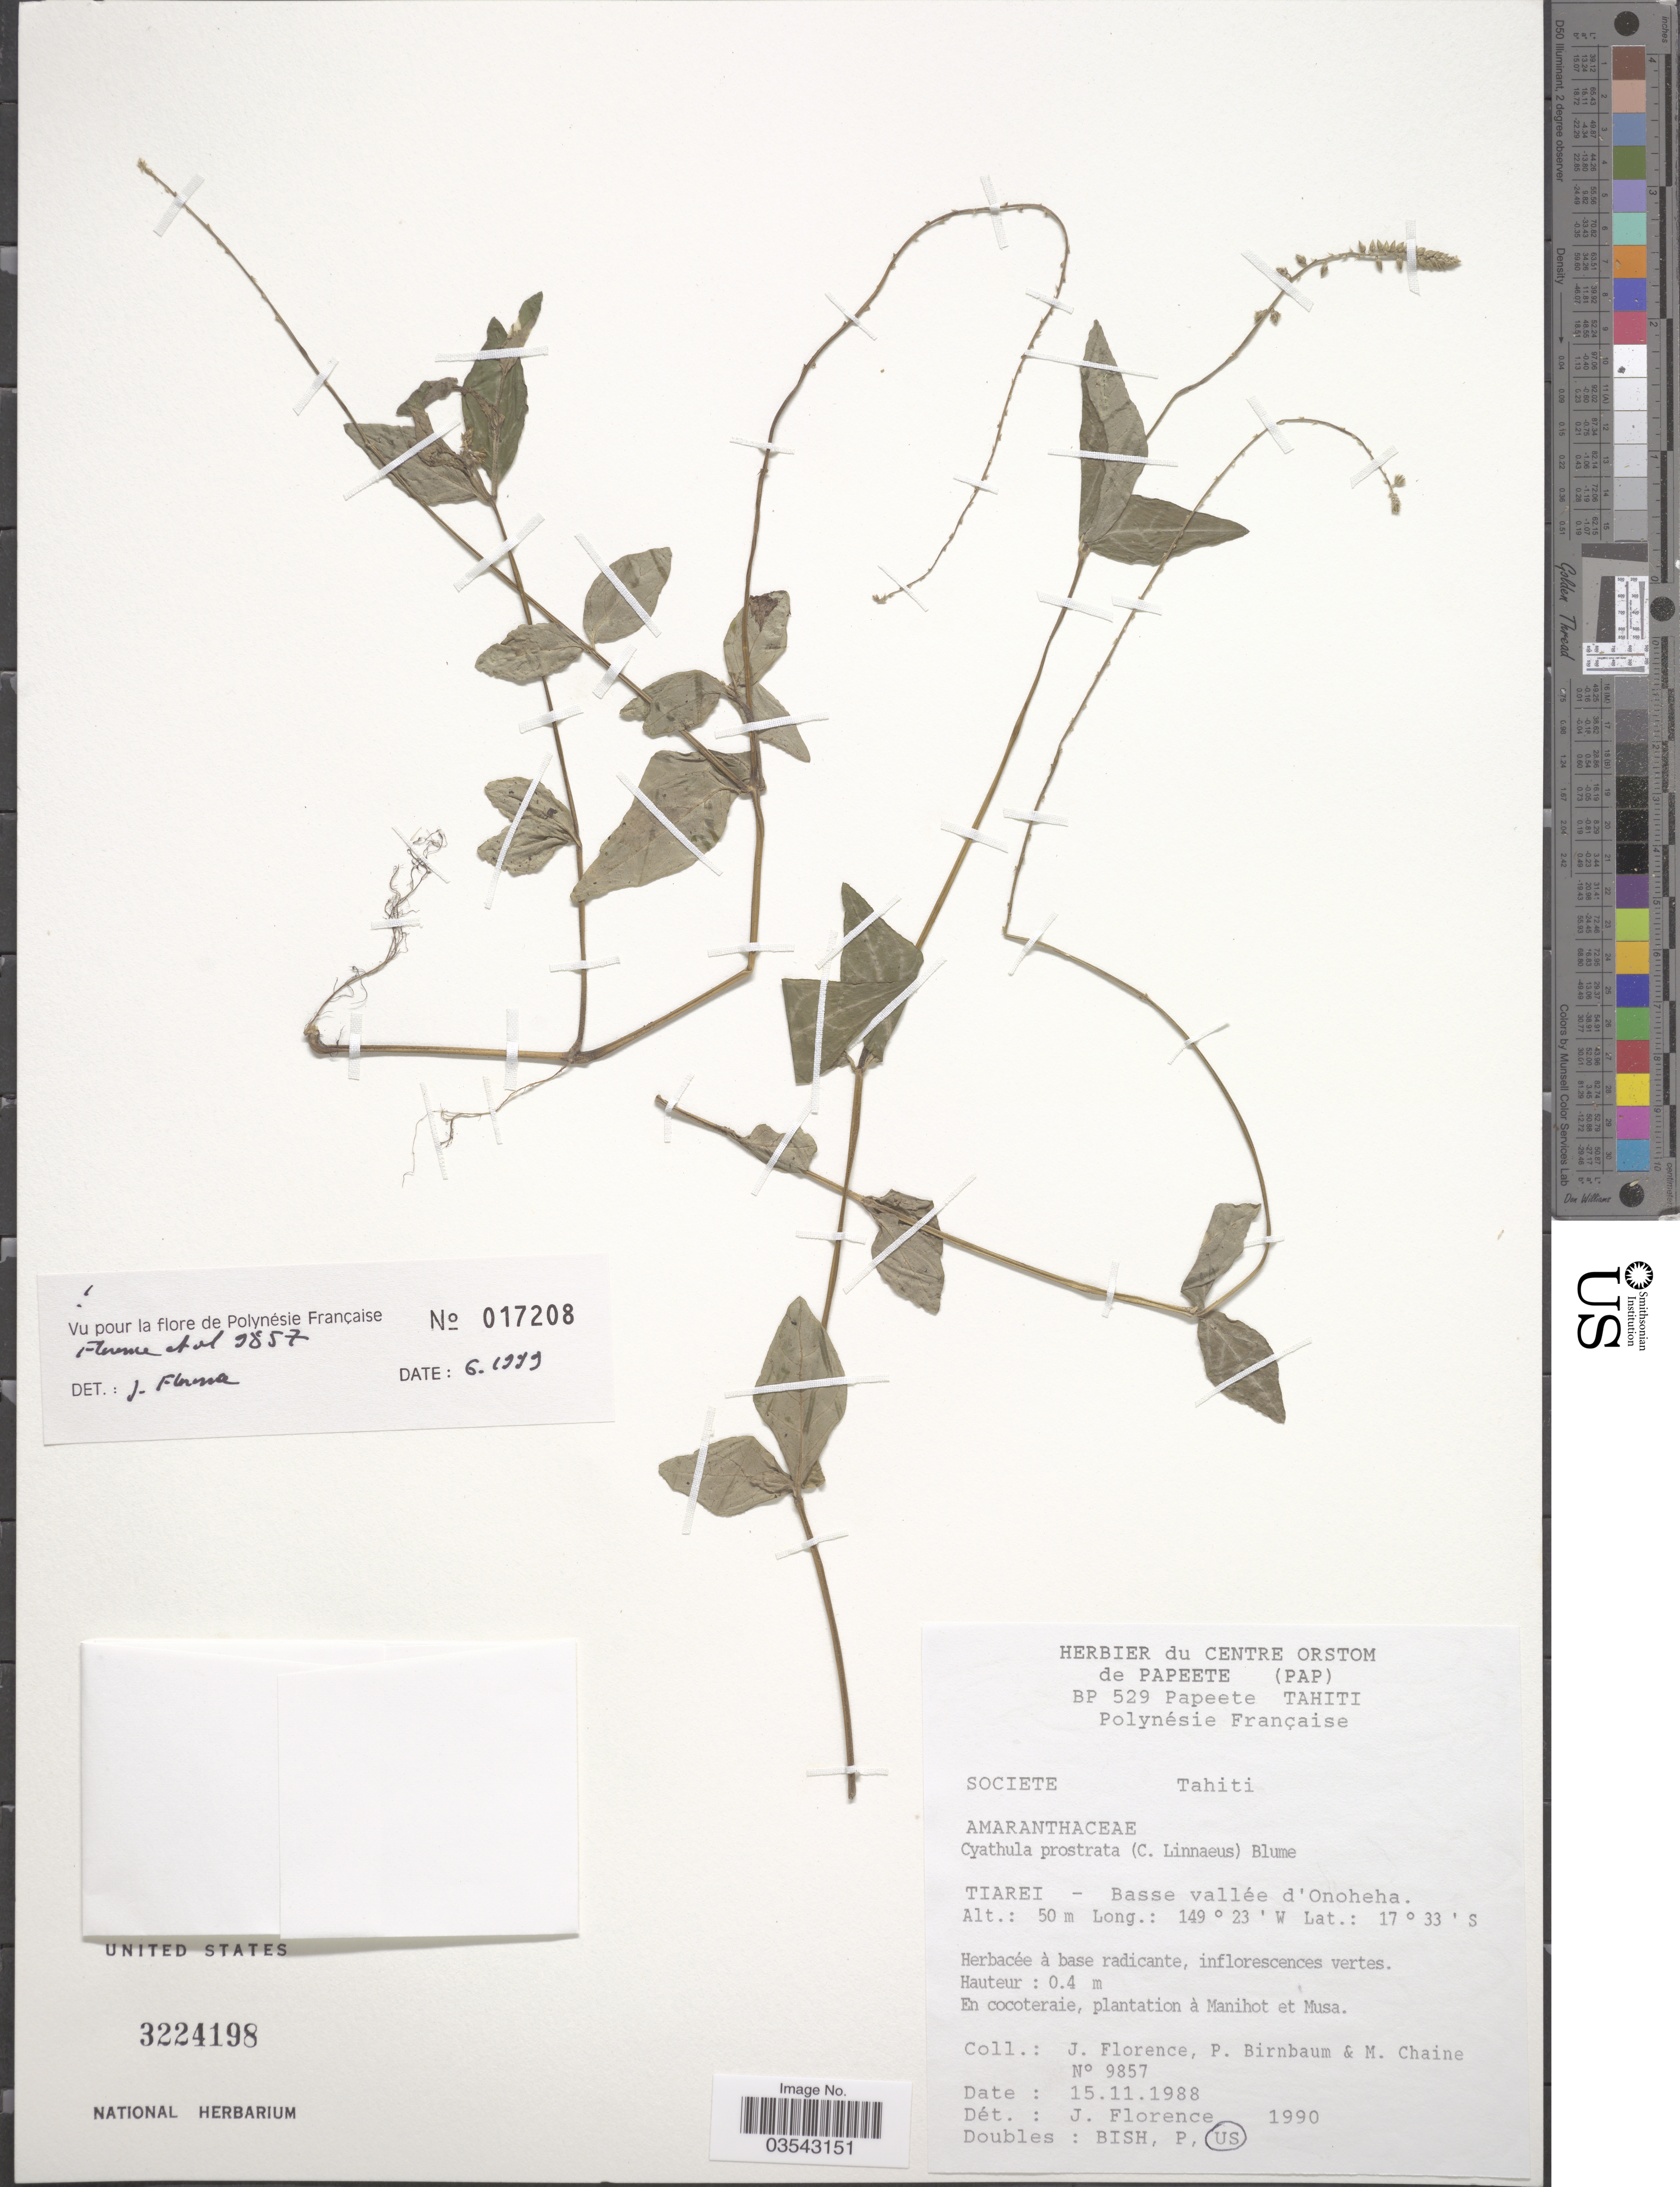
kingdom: Plantae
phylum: Tracheophyta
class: Magnoliopsida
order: Caryophyllales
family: Amaranthaceae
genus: Cyathula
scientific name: Cyathula prostrata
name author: (L.) Blume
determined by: Florence, J.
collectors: J. Florence, P. Birnbaum & M. Chaine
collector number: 9857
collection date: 1988-11-15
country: French Polynesia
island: Tahiti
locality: Societe, Tahiti. Tiarei - Basse vallée d'Onoheha.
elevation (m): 50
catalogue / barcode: US 3224198